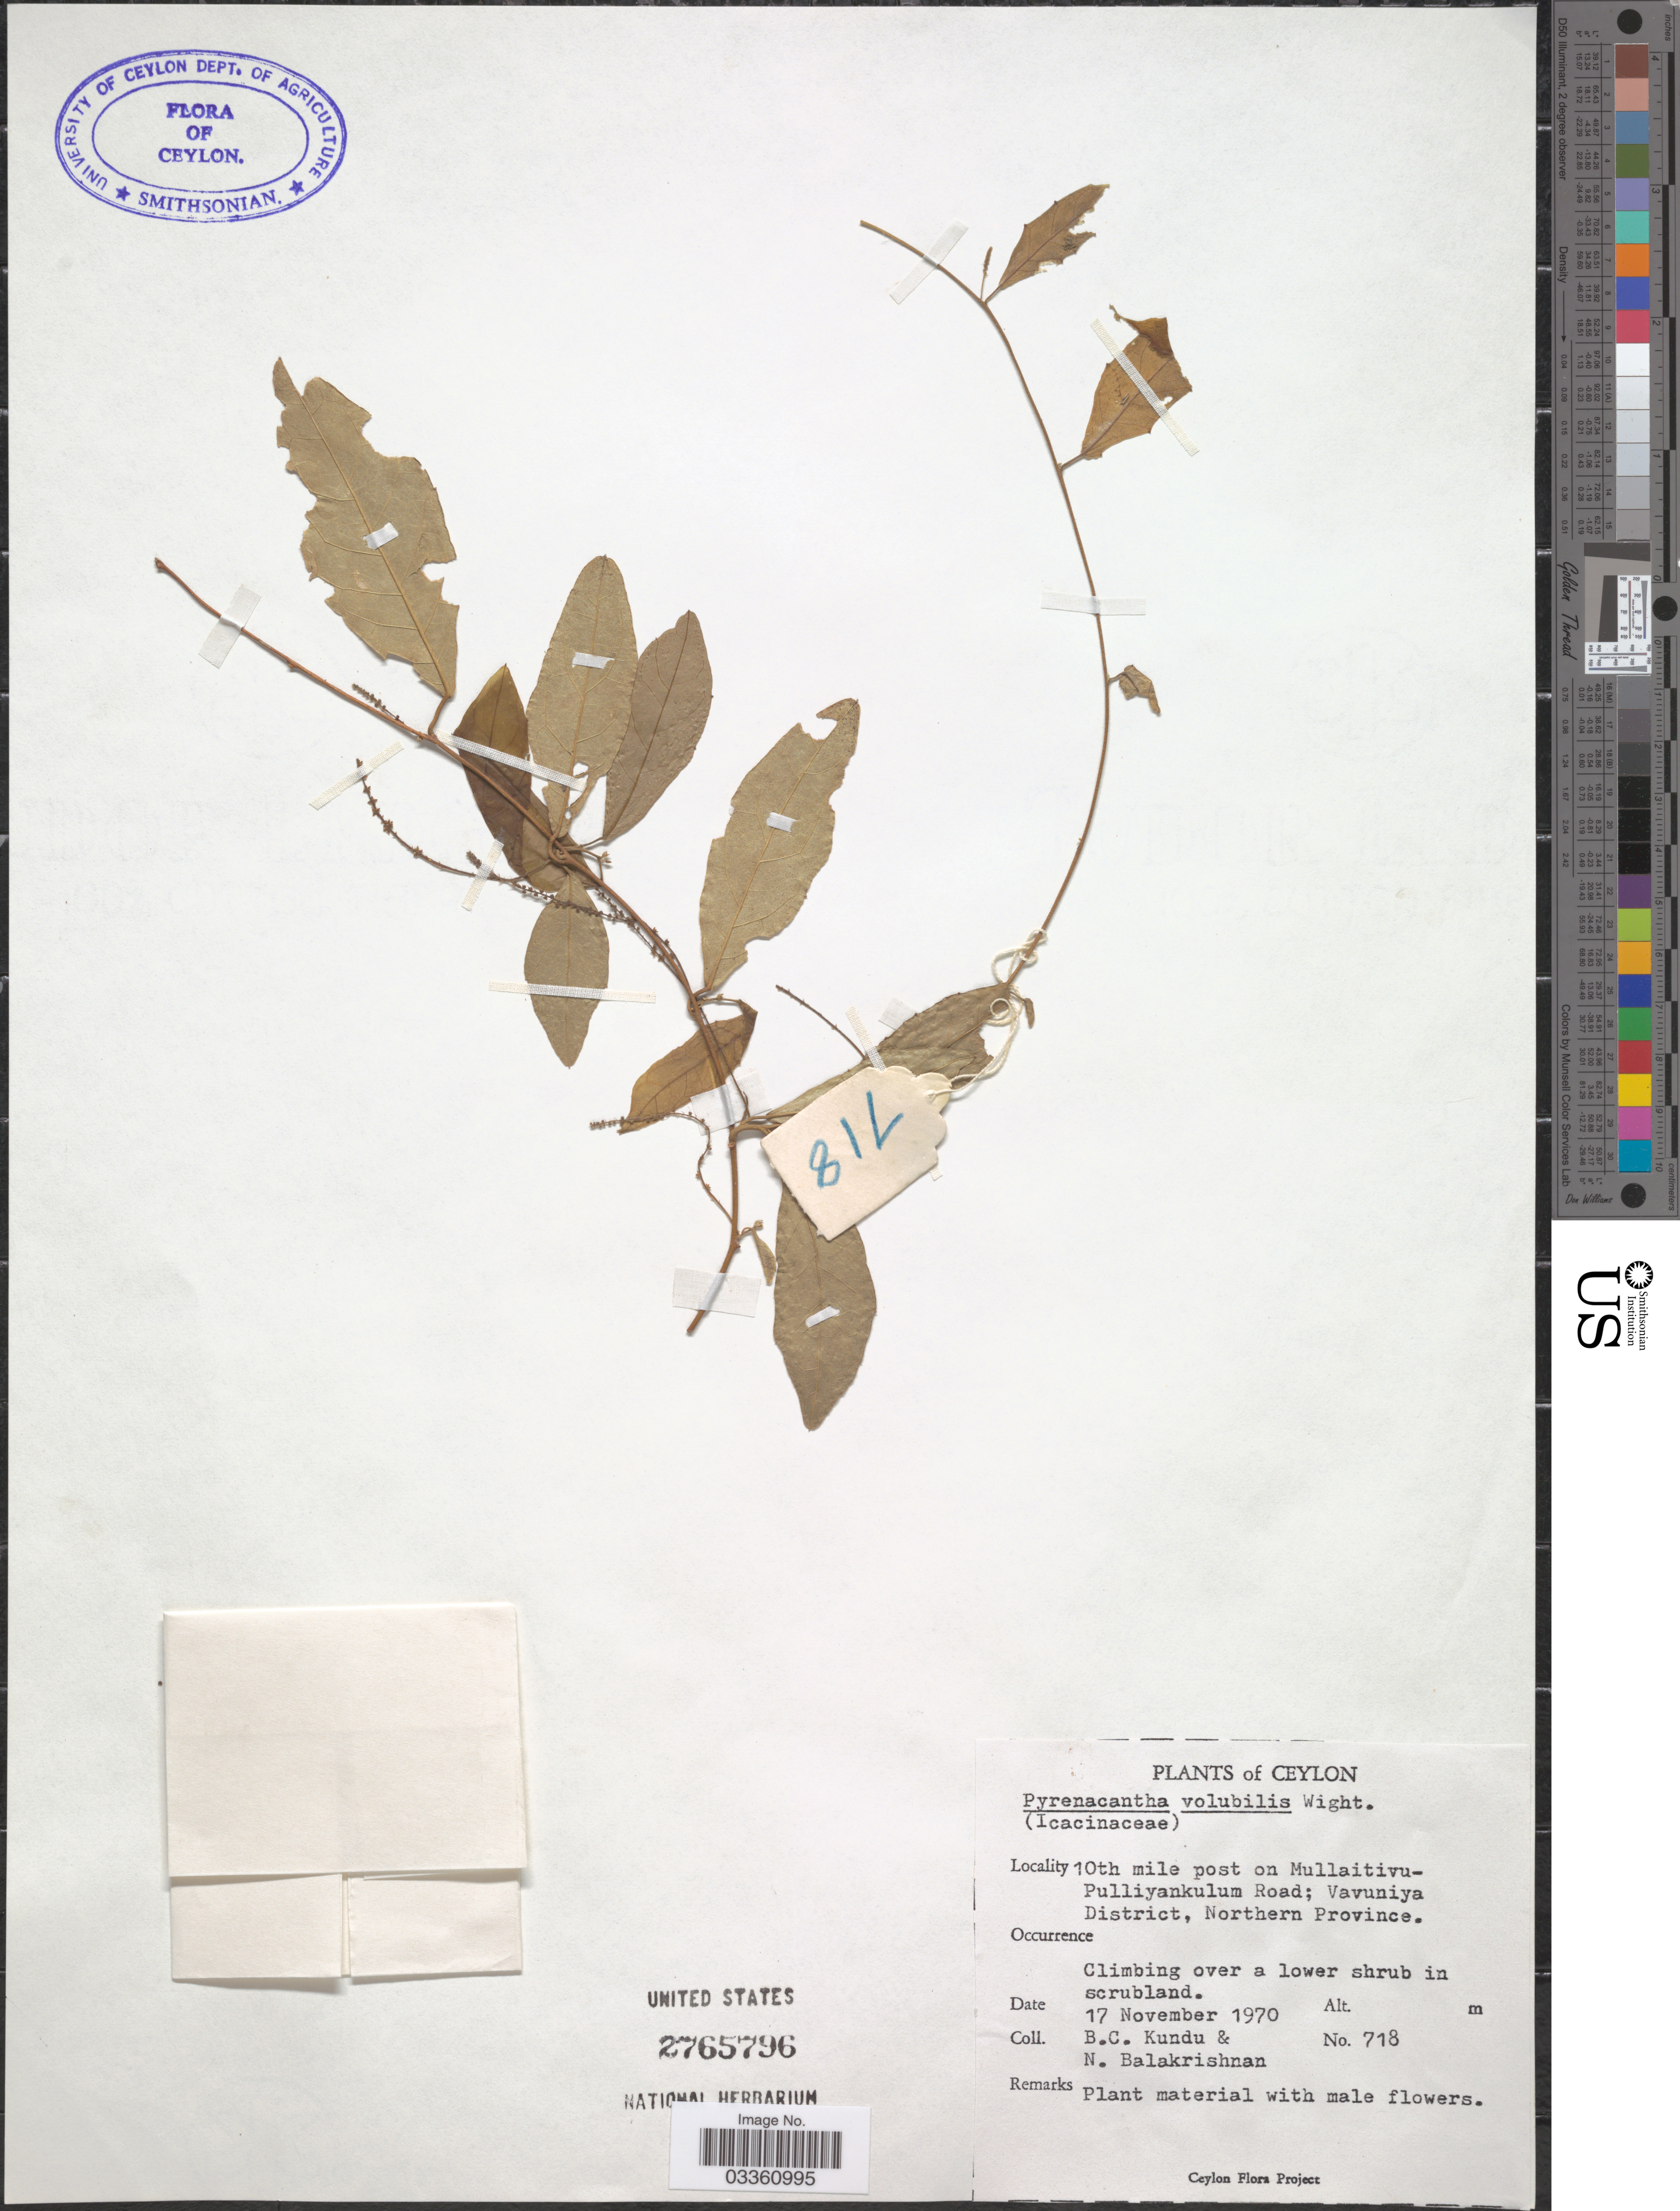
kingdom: Plantae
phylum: Tracheophyta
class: Magnoliopsida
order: Icacinales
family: Icacinaceae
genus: Pyrenacantha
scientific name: Pyrenacantha volubilis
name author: Hook.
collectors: B. C. Kundu & N. Balakrishnan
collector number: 718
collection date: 1970-11-17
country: Sri Lanka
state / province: Northern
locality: Ceylon. 10th mile post on Mullaitivu-Pulliyankulum Road; Vavuniya District.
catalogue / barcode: US 2765796